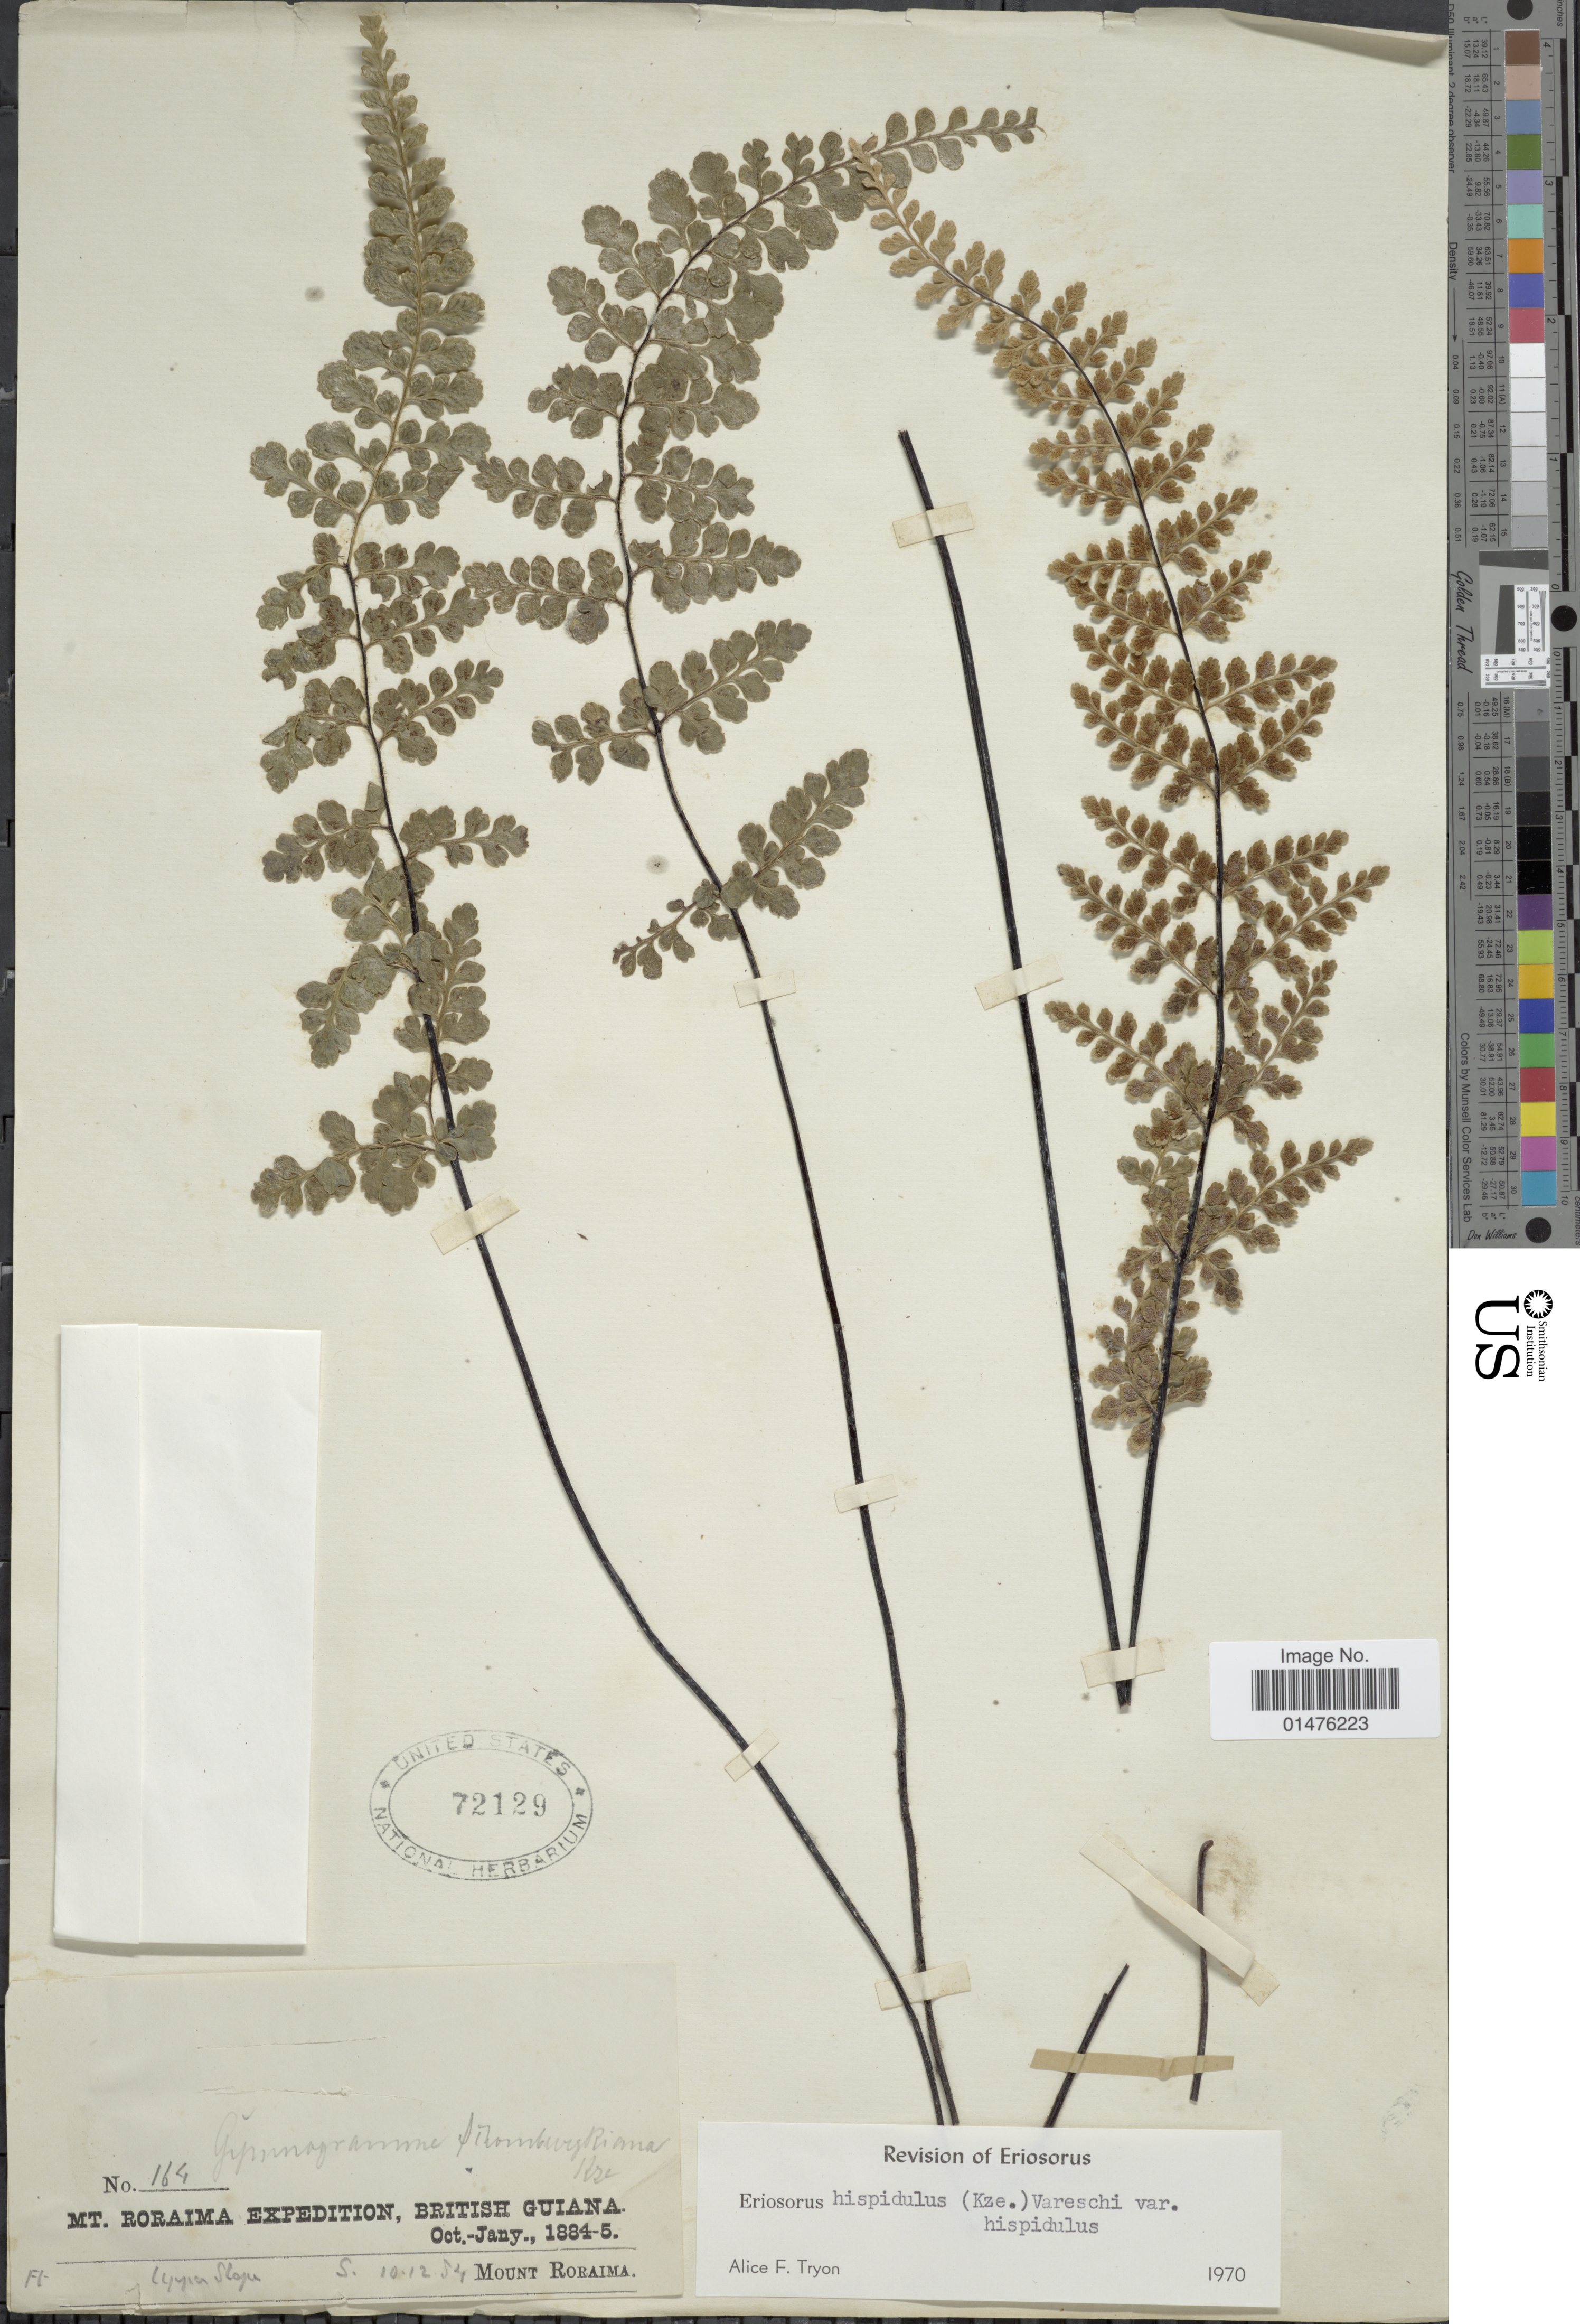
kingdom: Plantae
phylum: Tracheophyta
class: Polypodiopsida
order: Polypodiales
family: Pteridaceae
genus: Jamesonia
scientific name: Jamesonia hispidula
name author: Kunze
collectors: Mt. Roraima Expedition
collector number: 164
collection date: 1884-12-10/1885-01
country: Guyana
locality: Upper slope, Mount Roraima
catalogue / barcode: US 72129